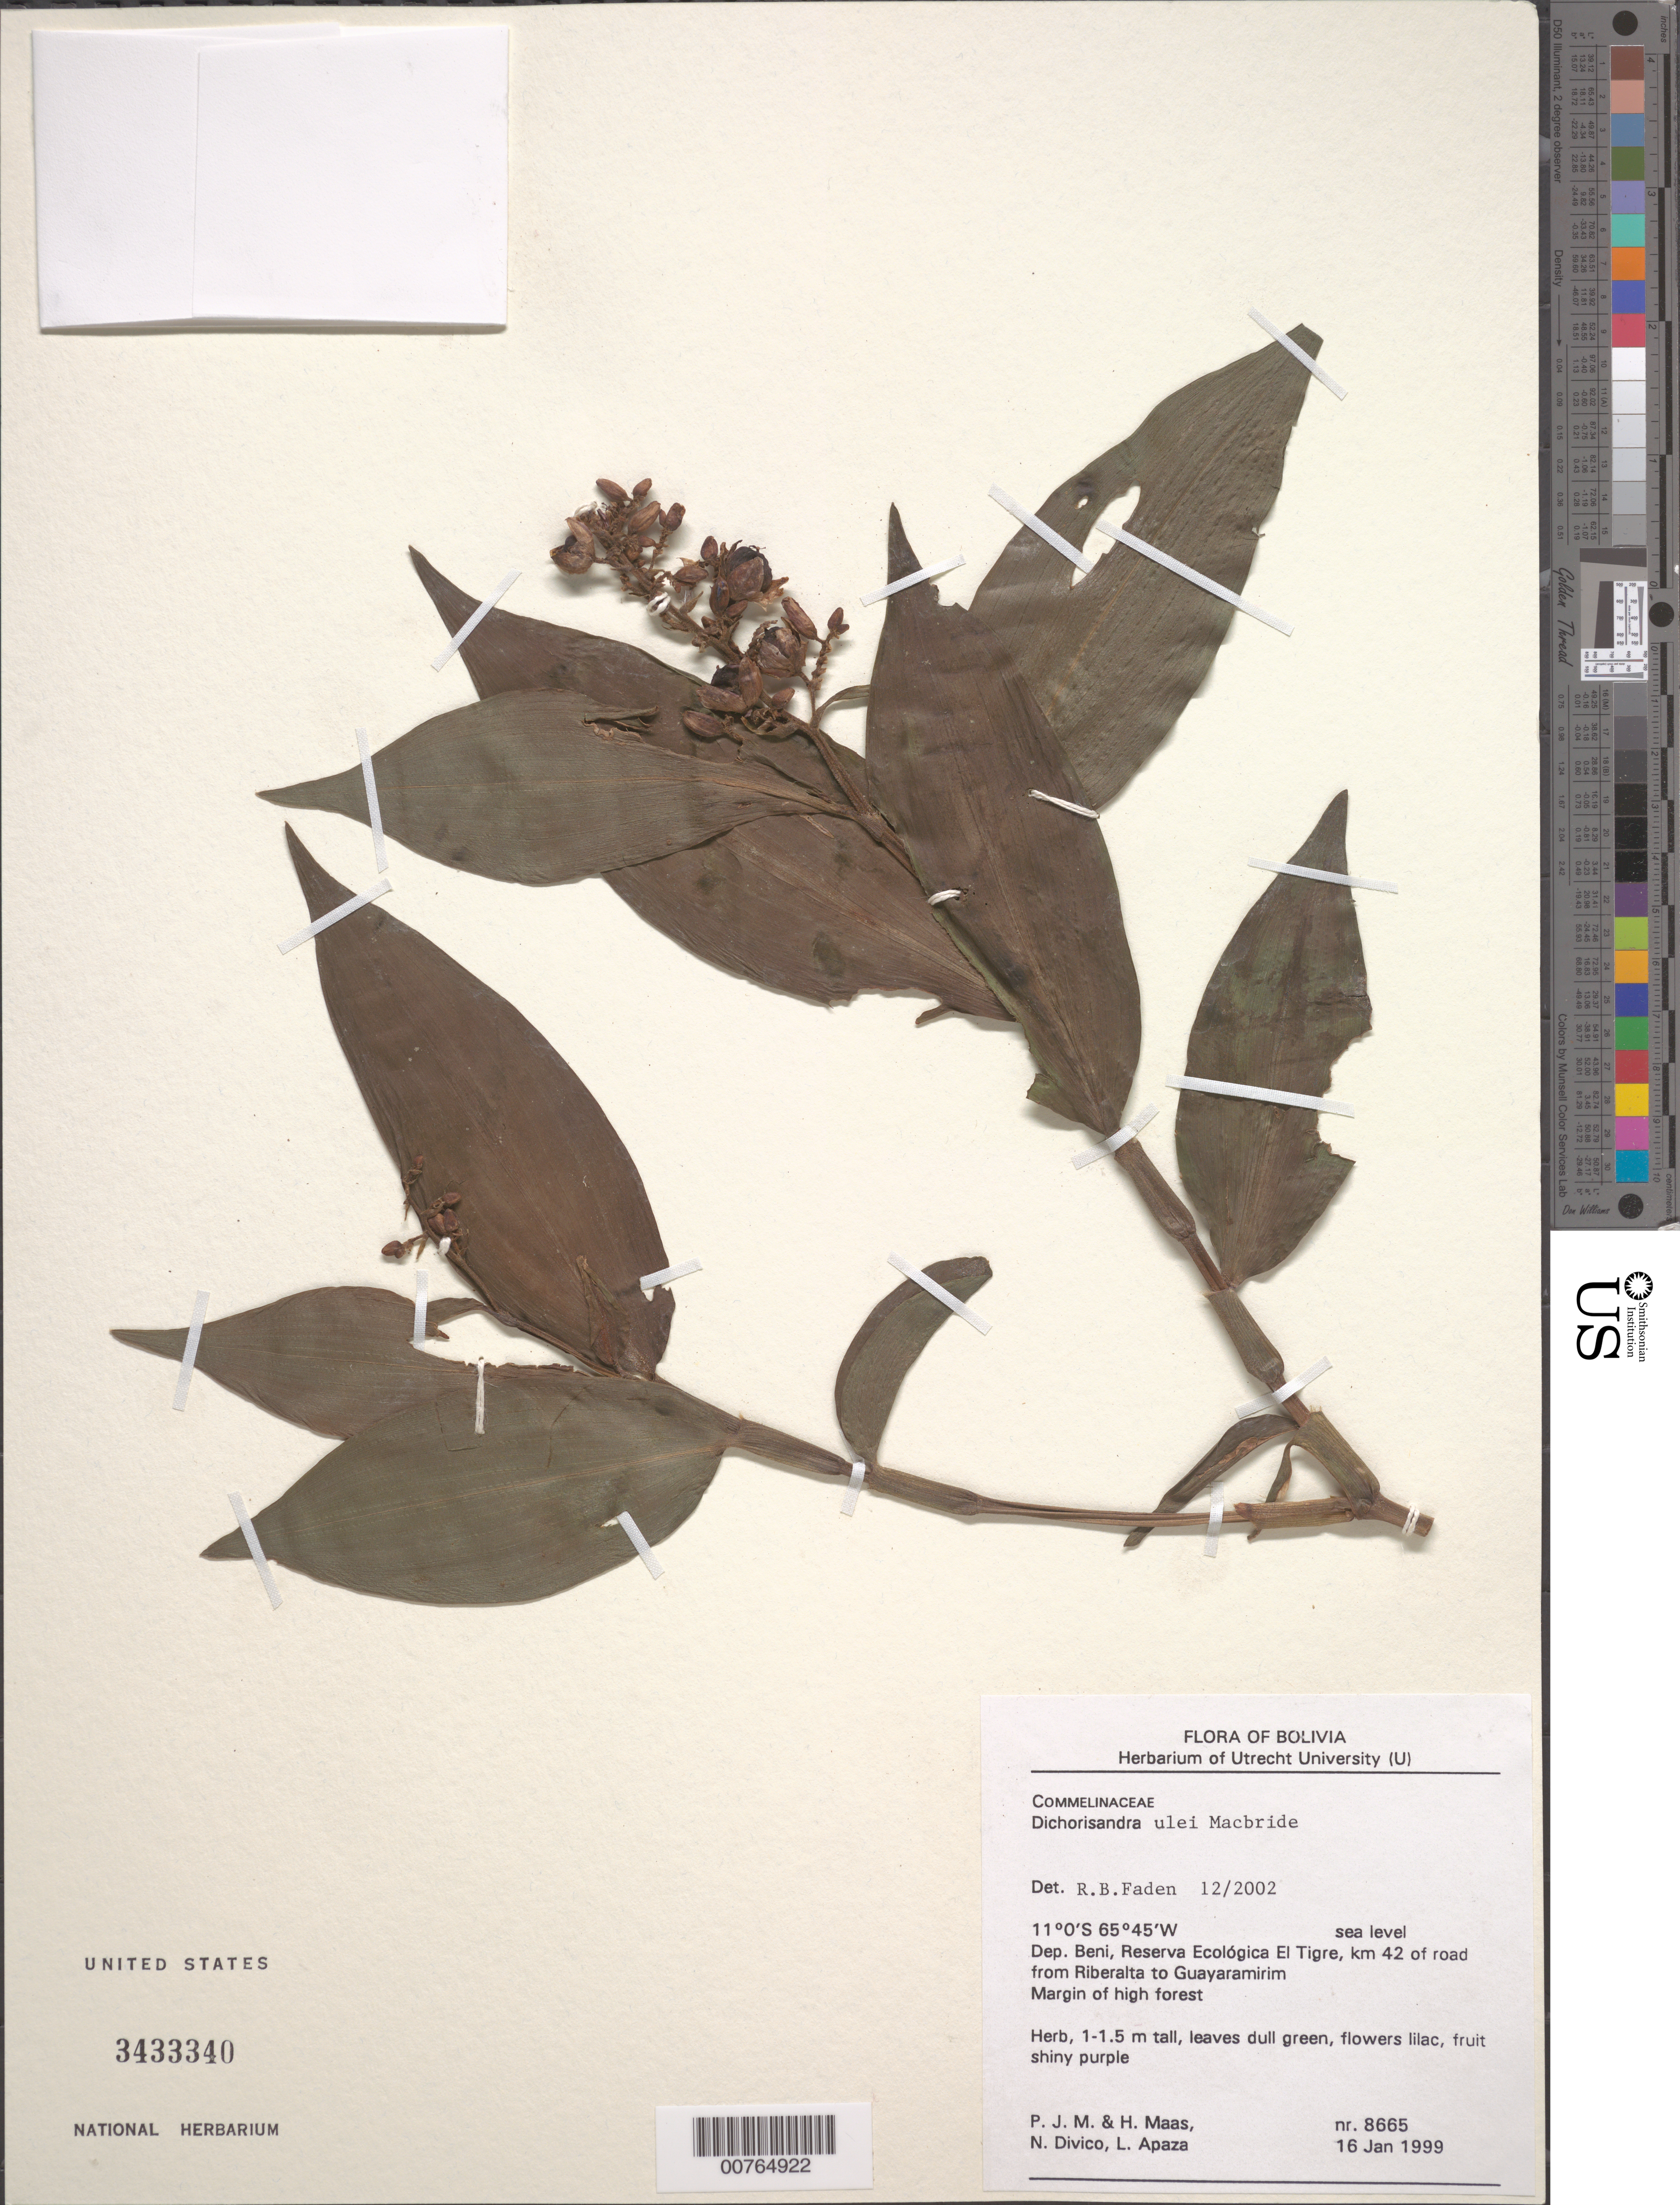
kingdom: Plantae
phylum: Tracheophyta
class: Liliopsida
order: Commelinales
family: Commelinaceae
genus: Dichorisandra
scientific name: Dichorisandra ulei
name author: J.F. Macbr.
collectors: P. Maas, H. Maas van de Kamer, N. Divico & L. Apaza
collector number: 8665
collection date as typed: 16 Jan 1999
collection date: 1999-01-16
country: Bolivia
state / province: Beni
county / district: Cercado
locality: Loma Surez and Puerto Ballivian, NW of Trinidad.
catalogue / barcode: US 3433340